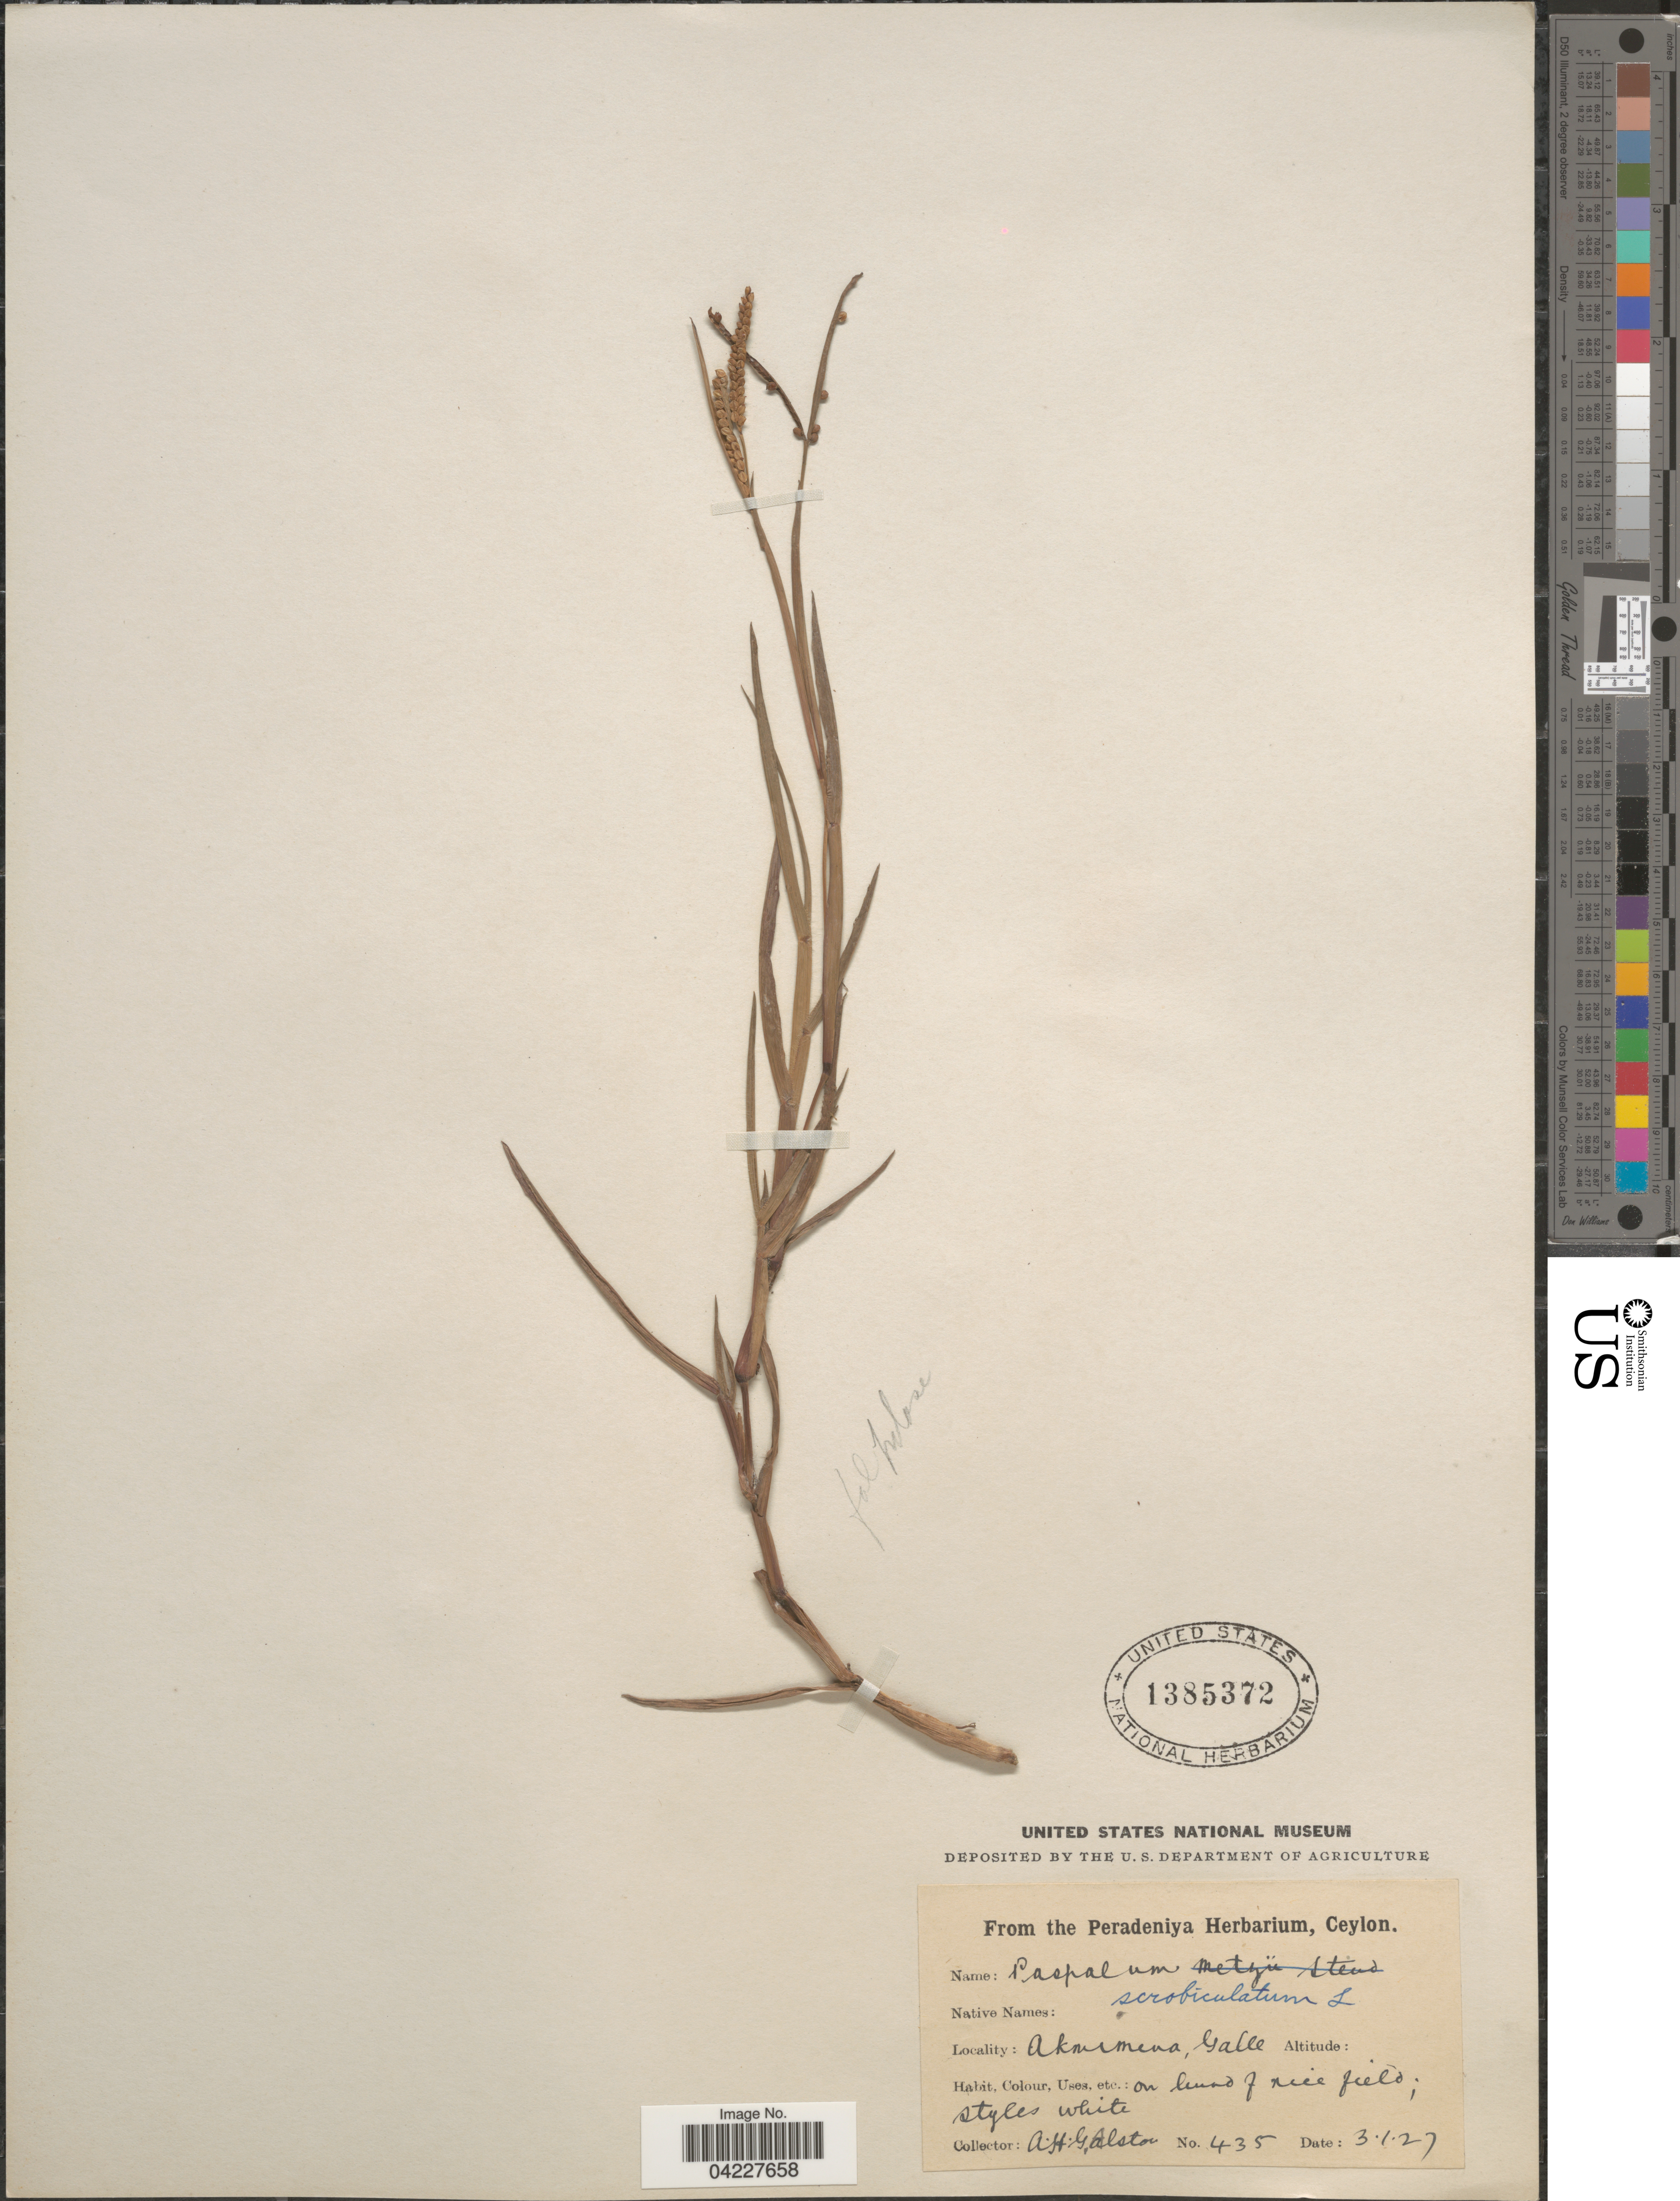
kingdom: Plantae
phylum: Tracheophyta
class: Liliopsida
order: Poales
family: Poaceae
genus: Paspalum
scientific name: Paspalum sp.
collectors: A. H. Alston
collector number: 435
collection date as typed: Transcribed d/m/y: 3/1/27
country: Sri Lanka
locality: Akmimena, Galle.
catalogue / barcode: US 1385372